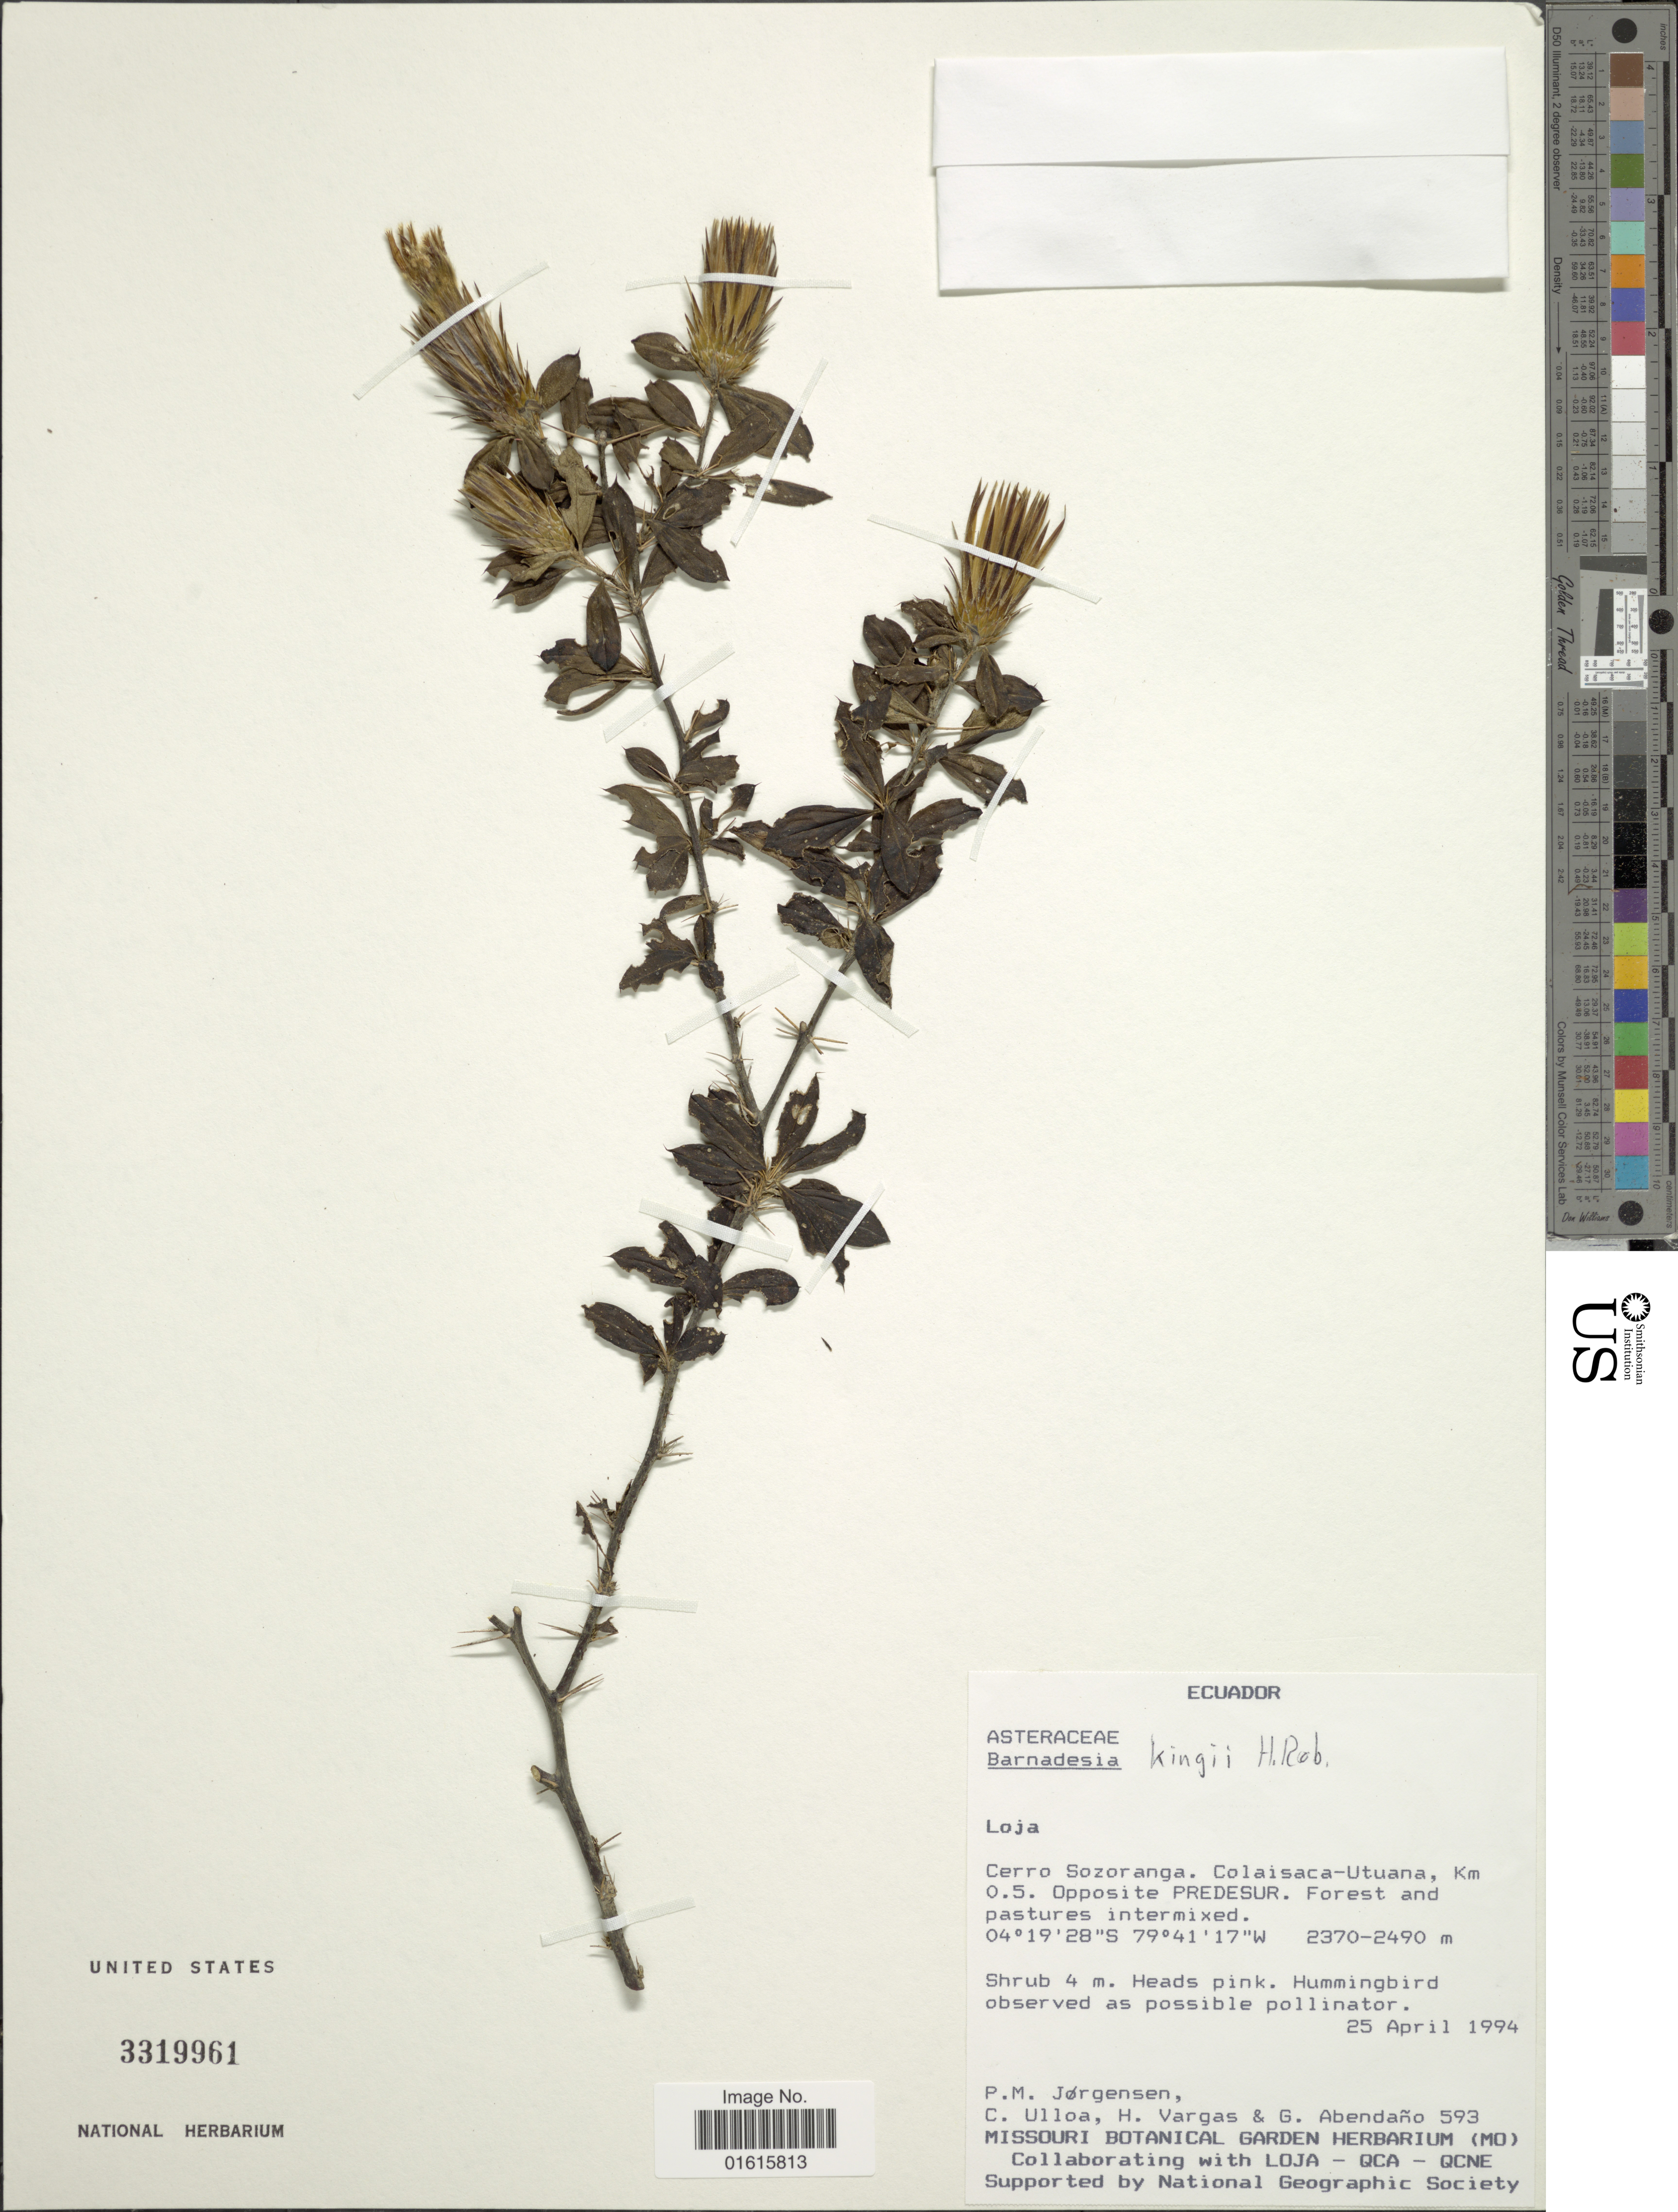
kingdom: Plantae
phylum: Tracheophyta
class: Magnoliopsida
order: Asterales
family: Asteraceae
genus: Barnadesia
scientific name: Barnadesia lehmannii var. villosa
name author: (I.C. Chung) Urtubey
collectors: P. M. Jørgensen, C. Ulloa, H. Vargas & G. Abendaño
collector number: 593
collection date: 1994-04-25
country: Ecuador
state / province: Loja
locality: Cerro Sozoranga. Colaisaca-Utuana, km 0.5 Opposite Predesur. Forest and pastures intermixed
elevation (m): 2370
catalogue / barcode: US 3319961